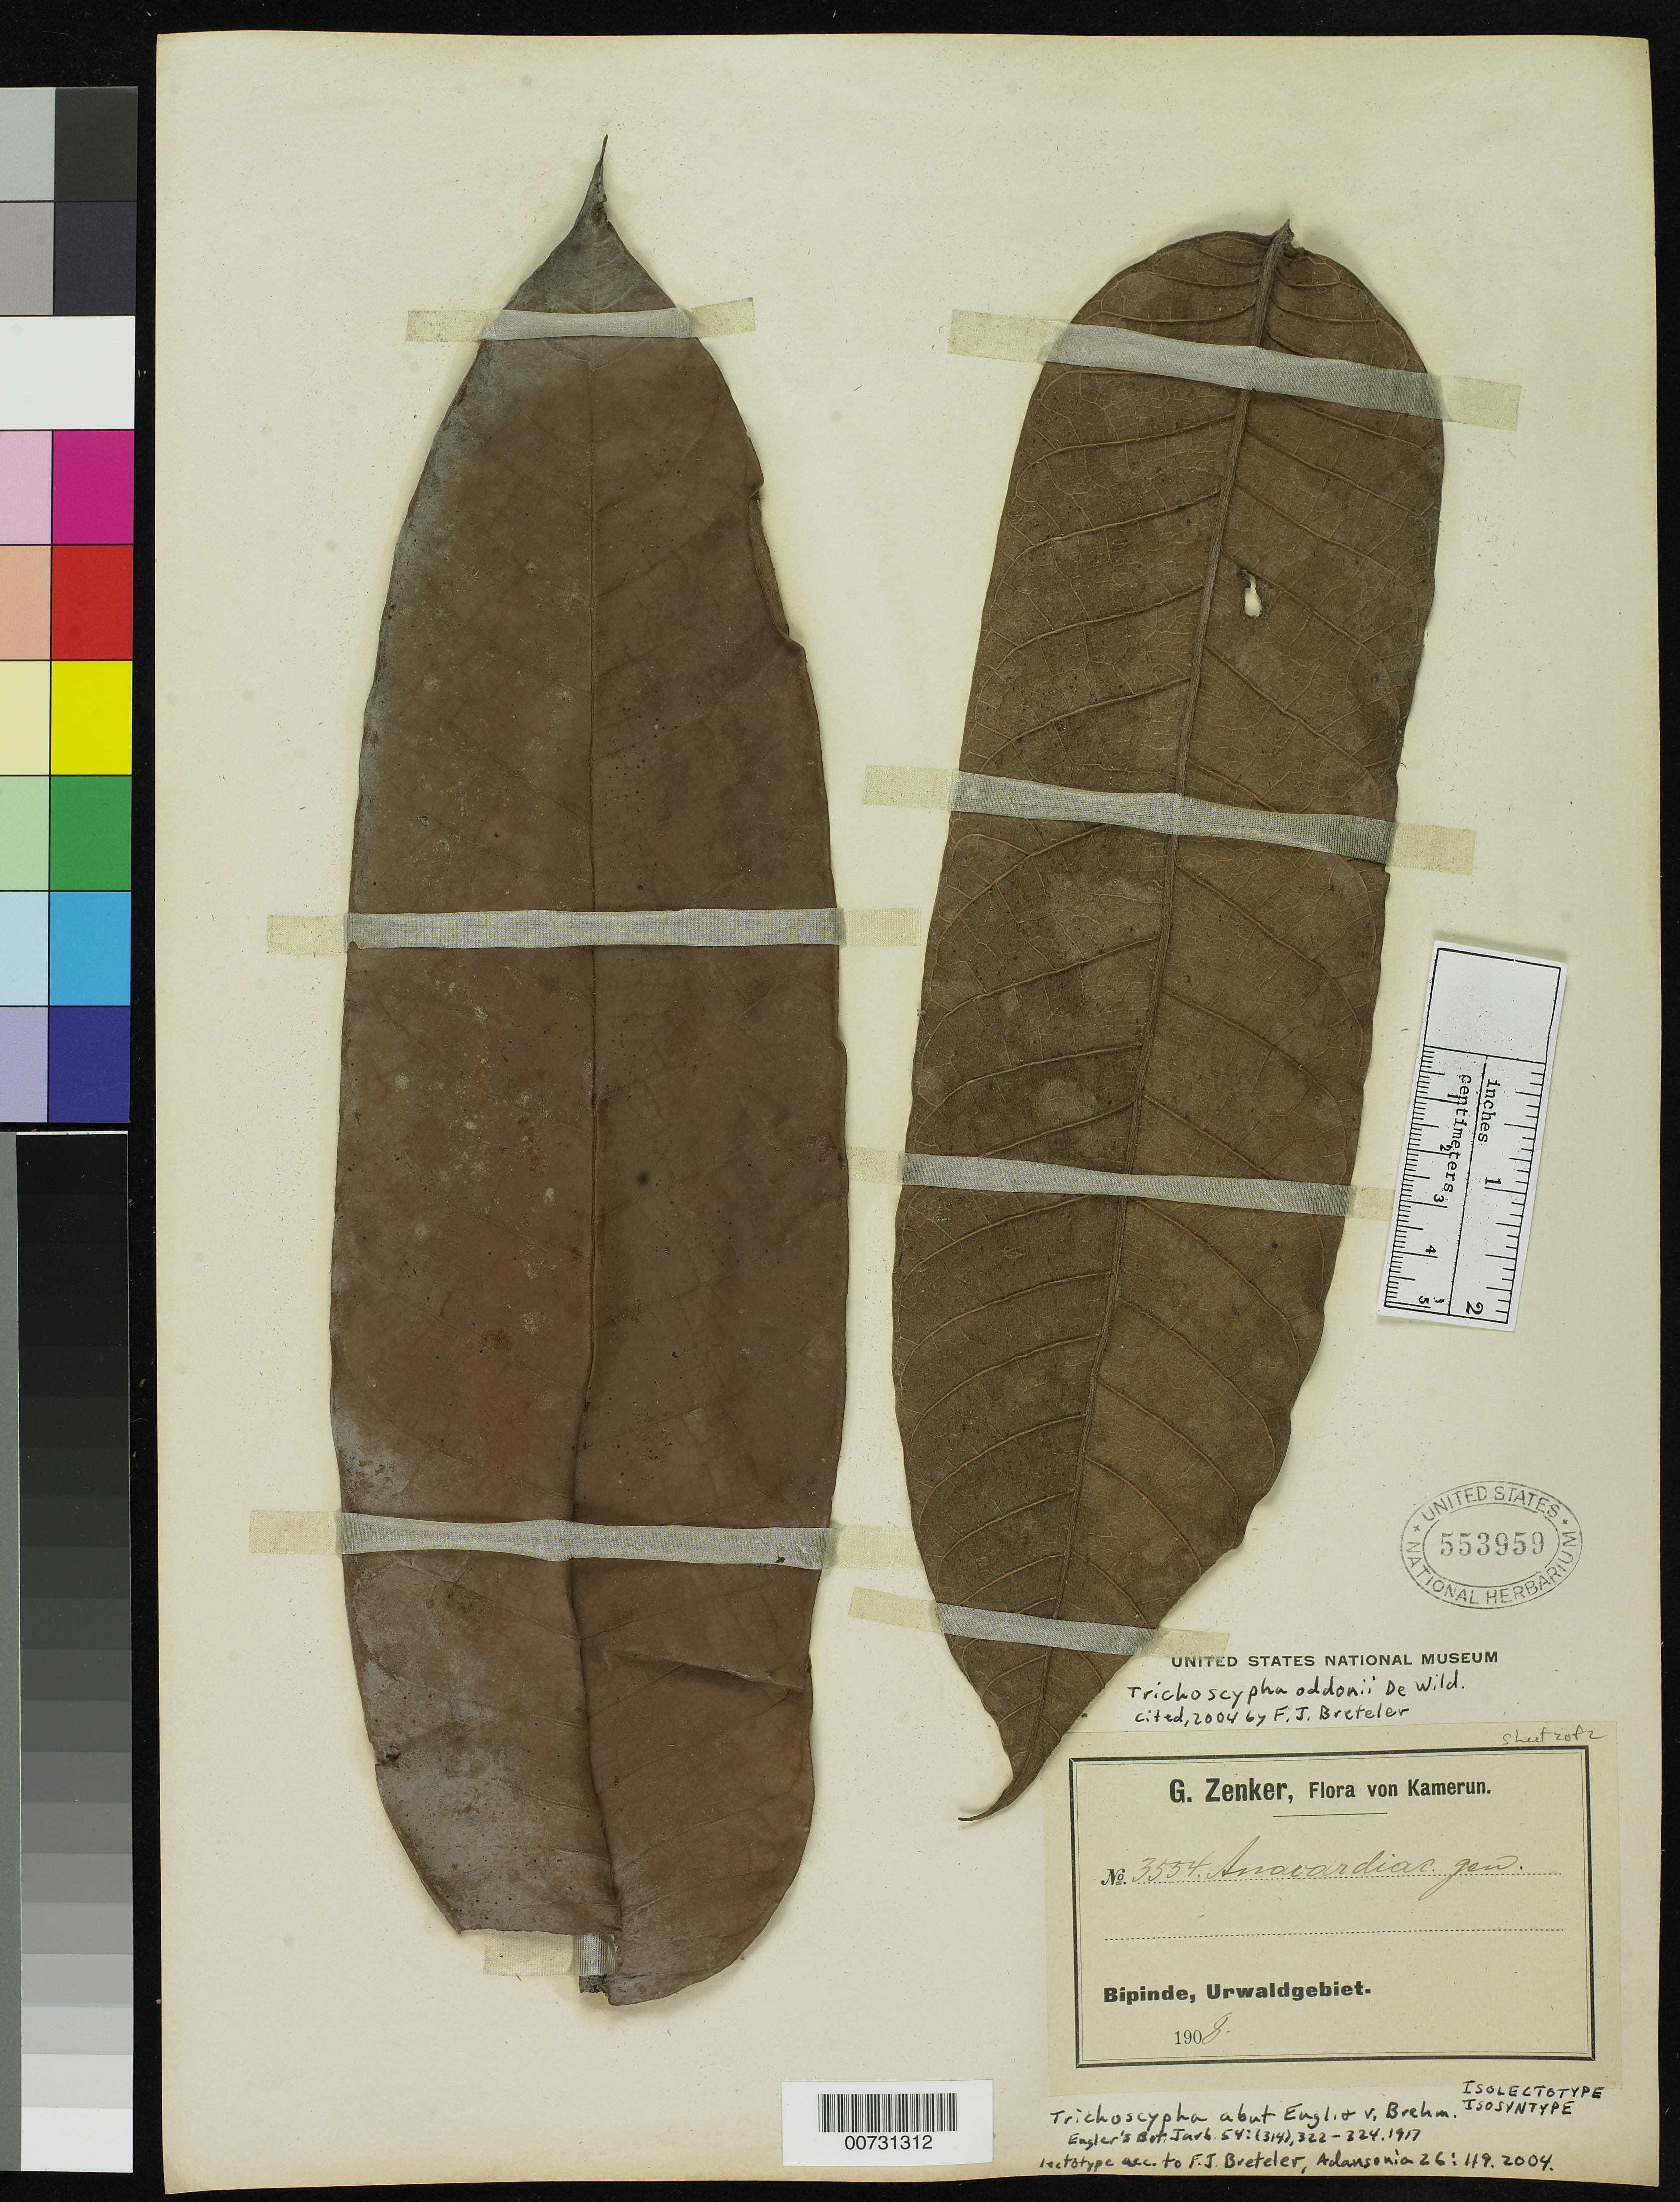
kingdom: Plantae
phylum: Tracheophyta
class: Magnoliopsida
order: Sapindales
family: Anacardiaceae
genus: Trichoscypha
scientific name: Trichoscypha abut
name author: Engl. & Brehmer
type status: Isolectotype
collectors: G. A. Zenker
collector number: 3554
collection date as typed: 1908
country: Cameroon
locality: Bipinde, Urwaldgebiet.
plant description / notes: Sheet 2 of 2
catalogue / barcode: US 553959